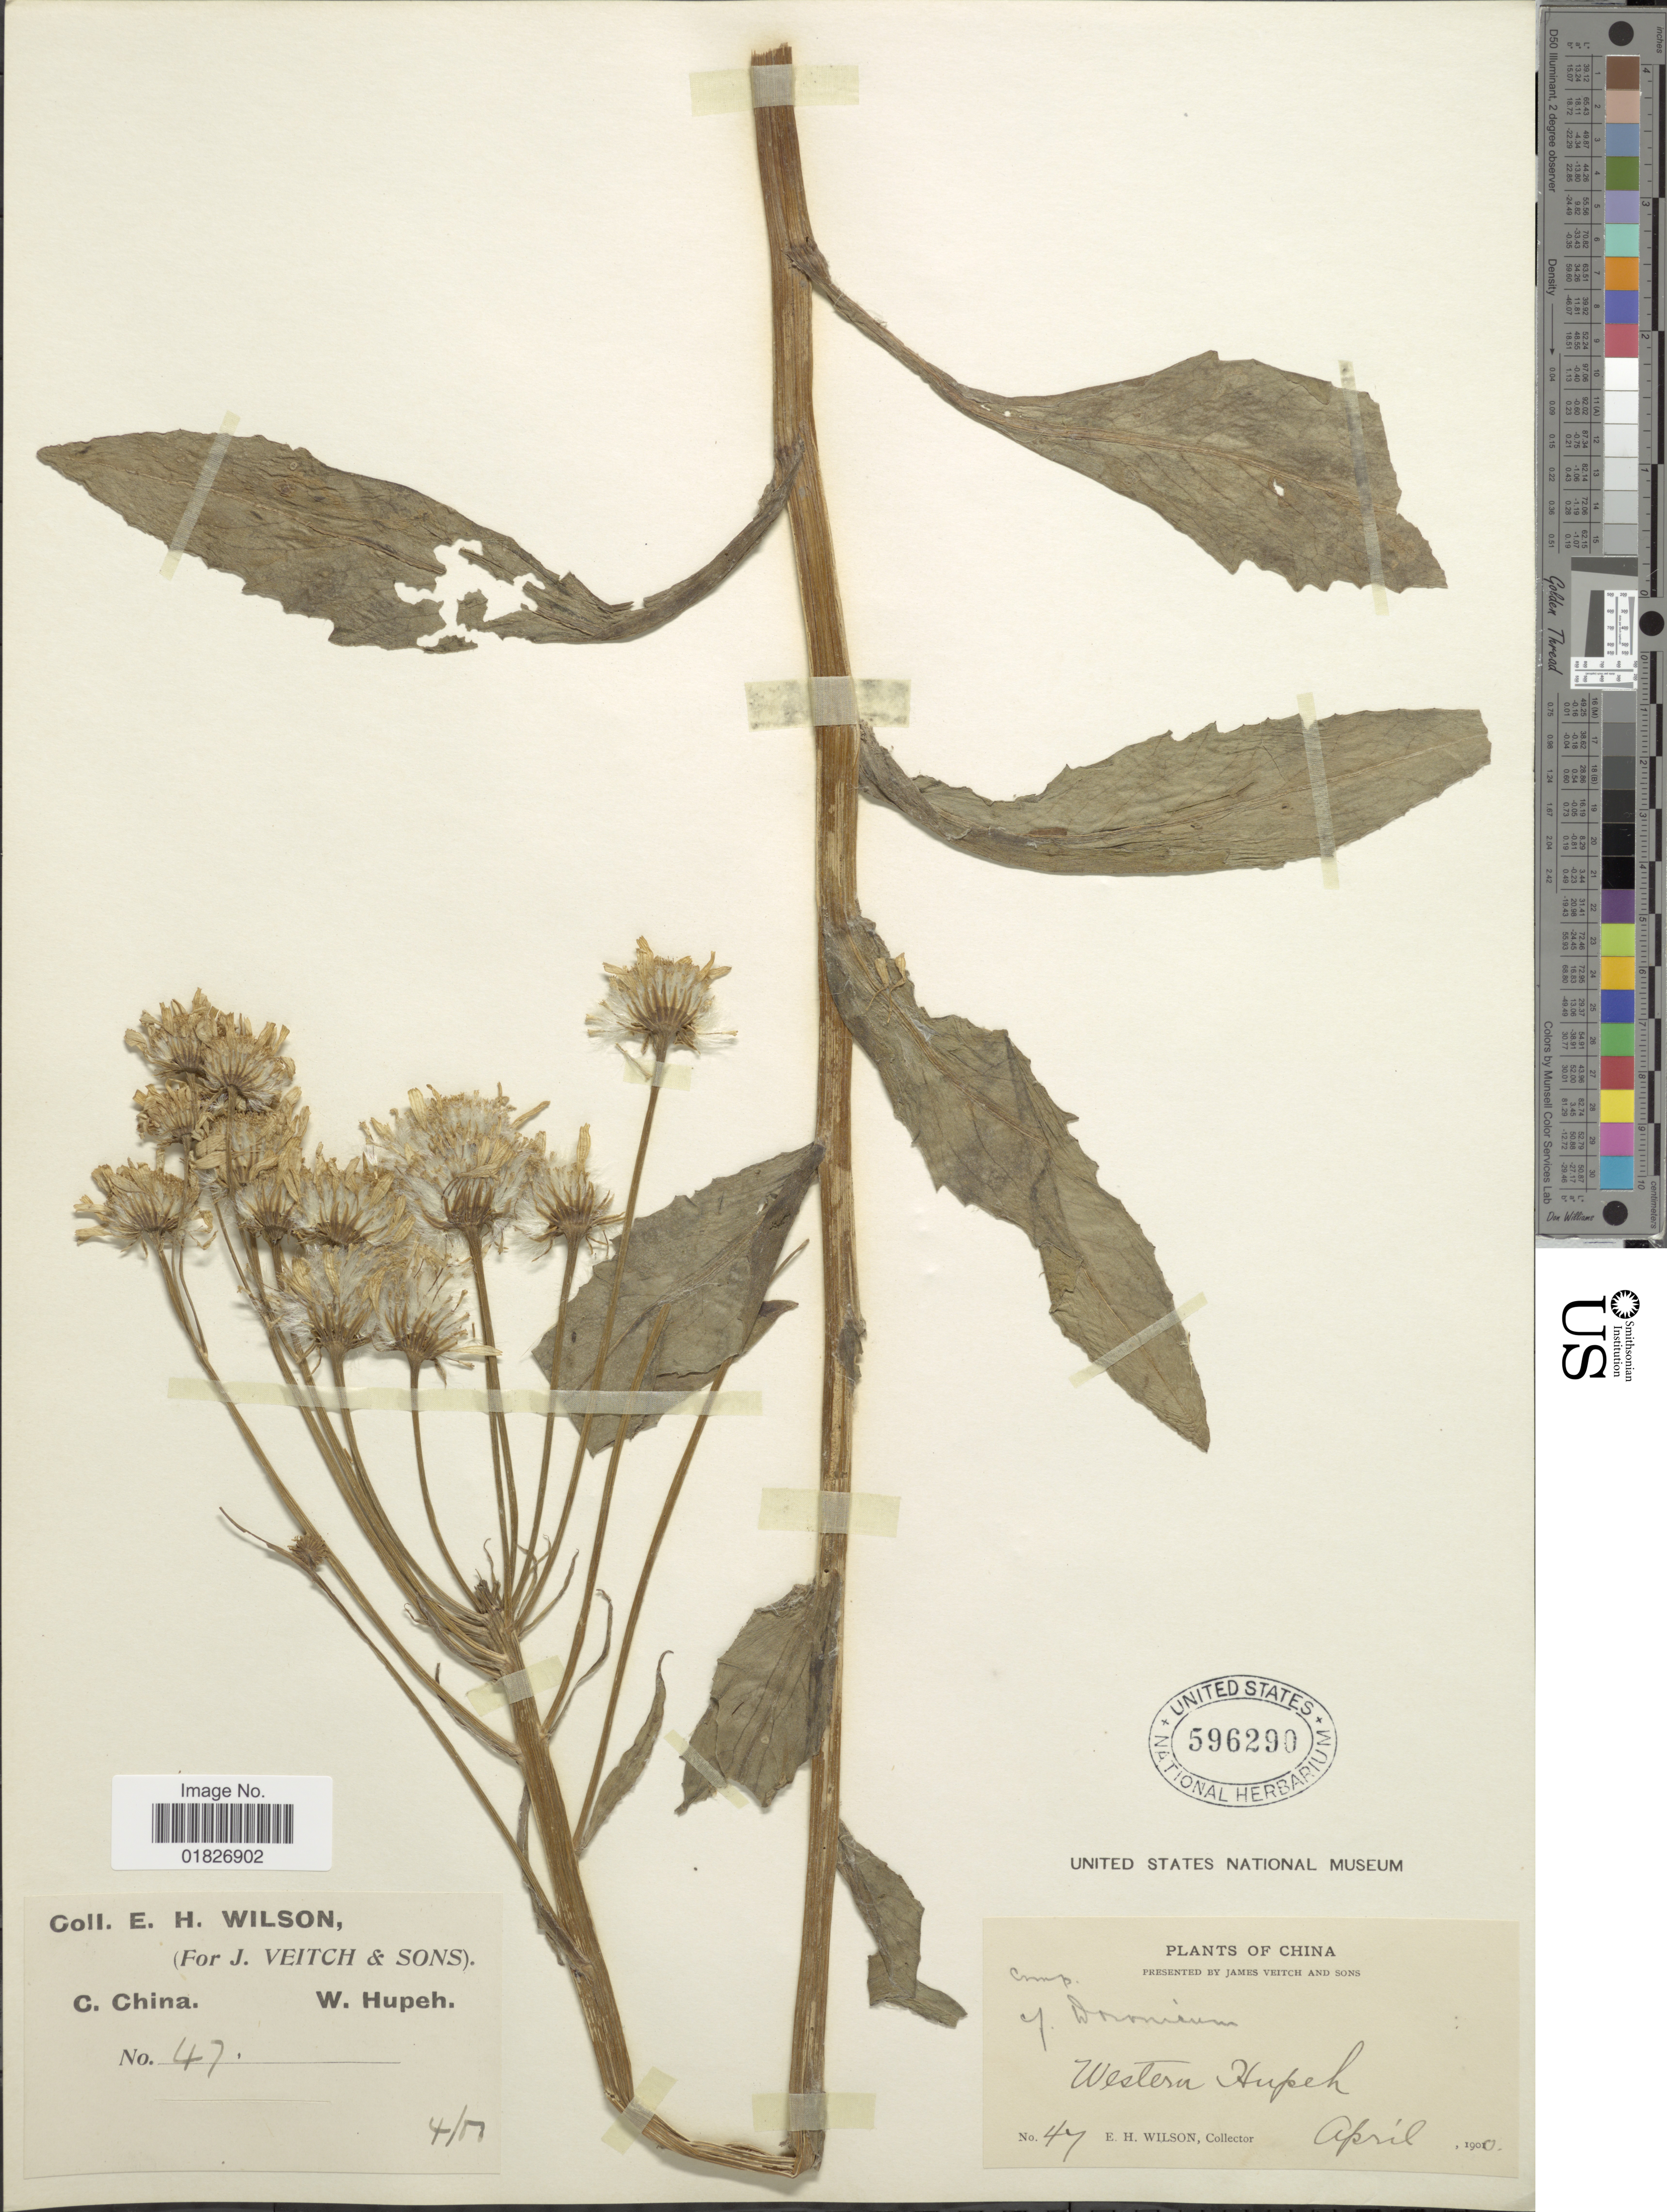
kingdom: Plantae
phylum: Tracheophyta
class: Magnoliopsida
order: Asterales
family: Asteraceae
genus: Doronicum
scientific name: Doronicum sp.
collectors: E. Wilson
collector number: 47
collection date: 1900-04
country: China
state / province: Hubei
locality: C. China, Western Hupeh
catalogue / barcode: US 596290